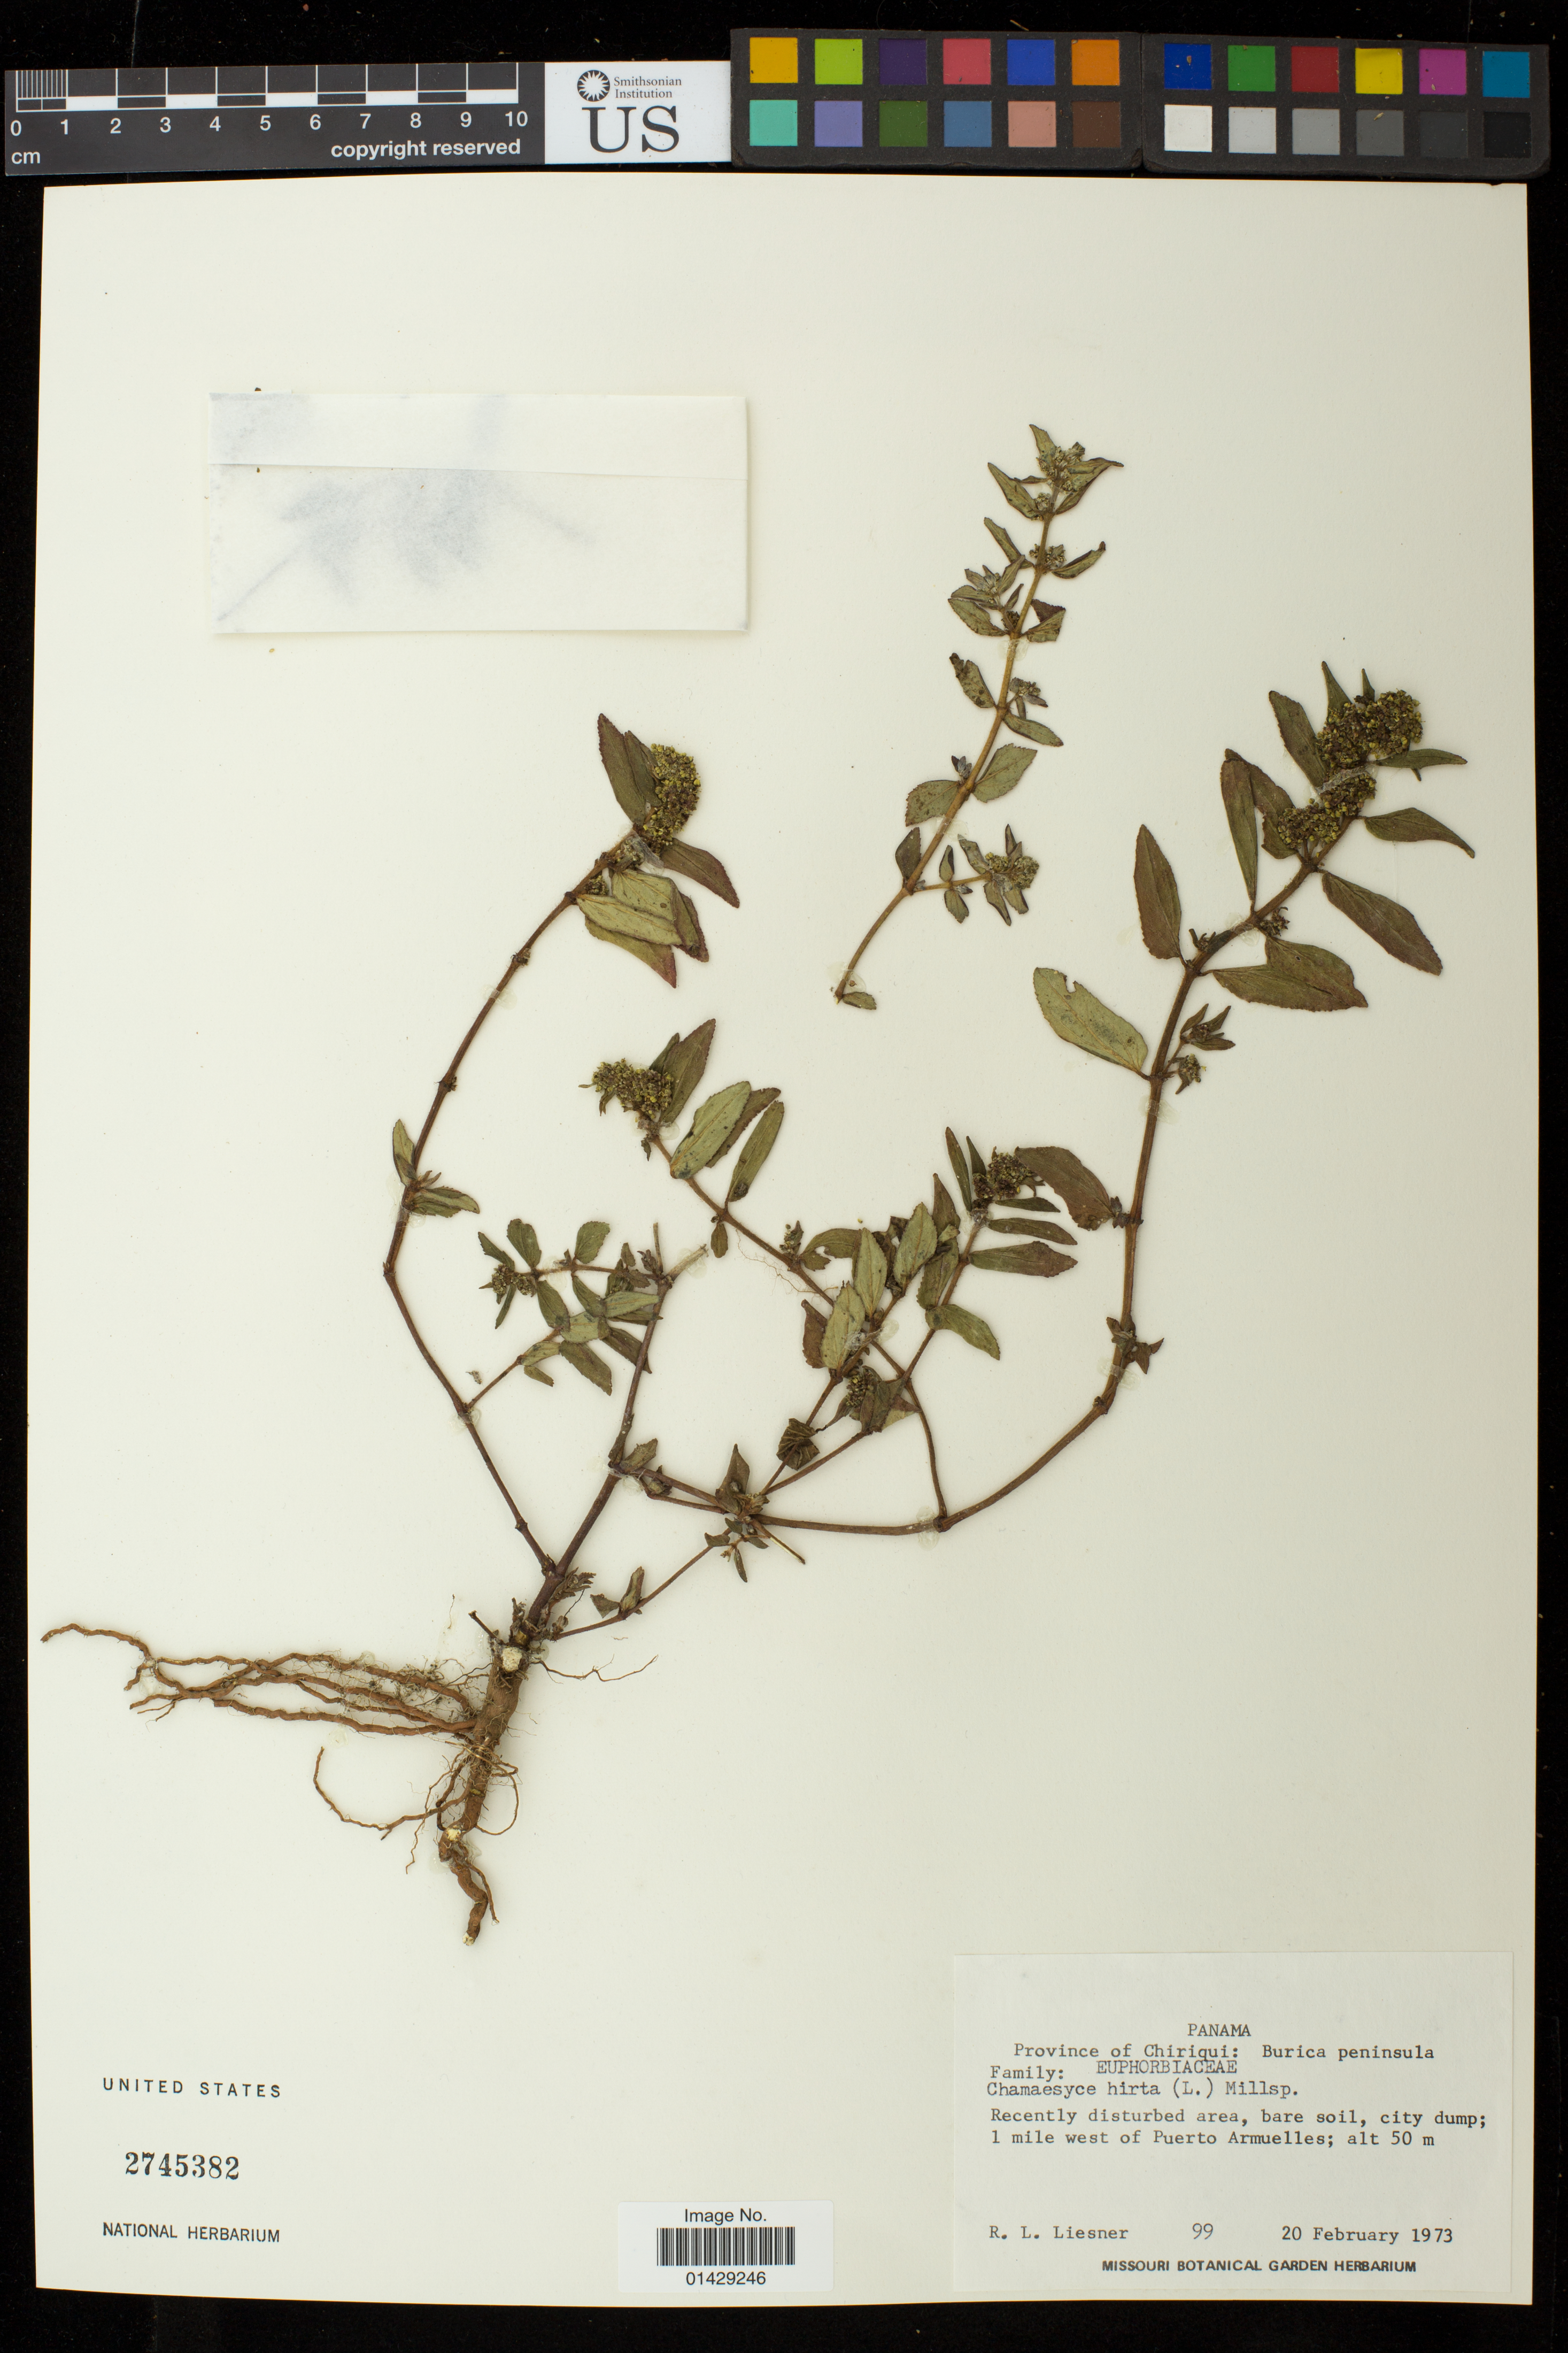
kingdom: Plantae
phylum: Tracheophyta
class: Magnoliopsida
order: Malpighiales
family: Euphorbiaceae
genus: Euphorbia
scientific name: Euphorbia hirta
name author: L.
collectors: R. L. Liesner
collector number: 99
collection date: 1973-02-20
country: Panama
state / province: Chiriqui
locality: City dump; 1 mile west of Puerto Armuelles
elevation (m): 50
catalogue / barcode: US 2745382